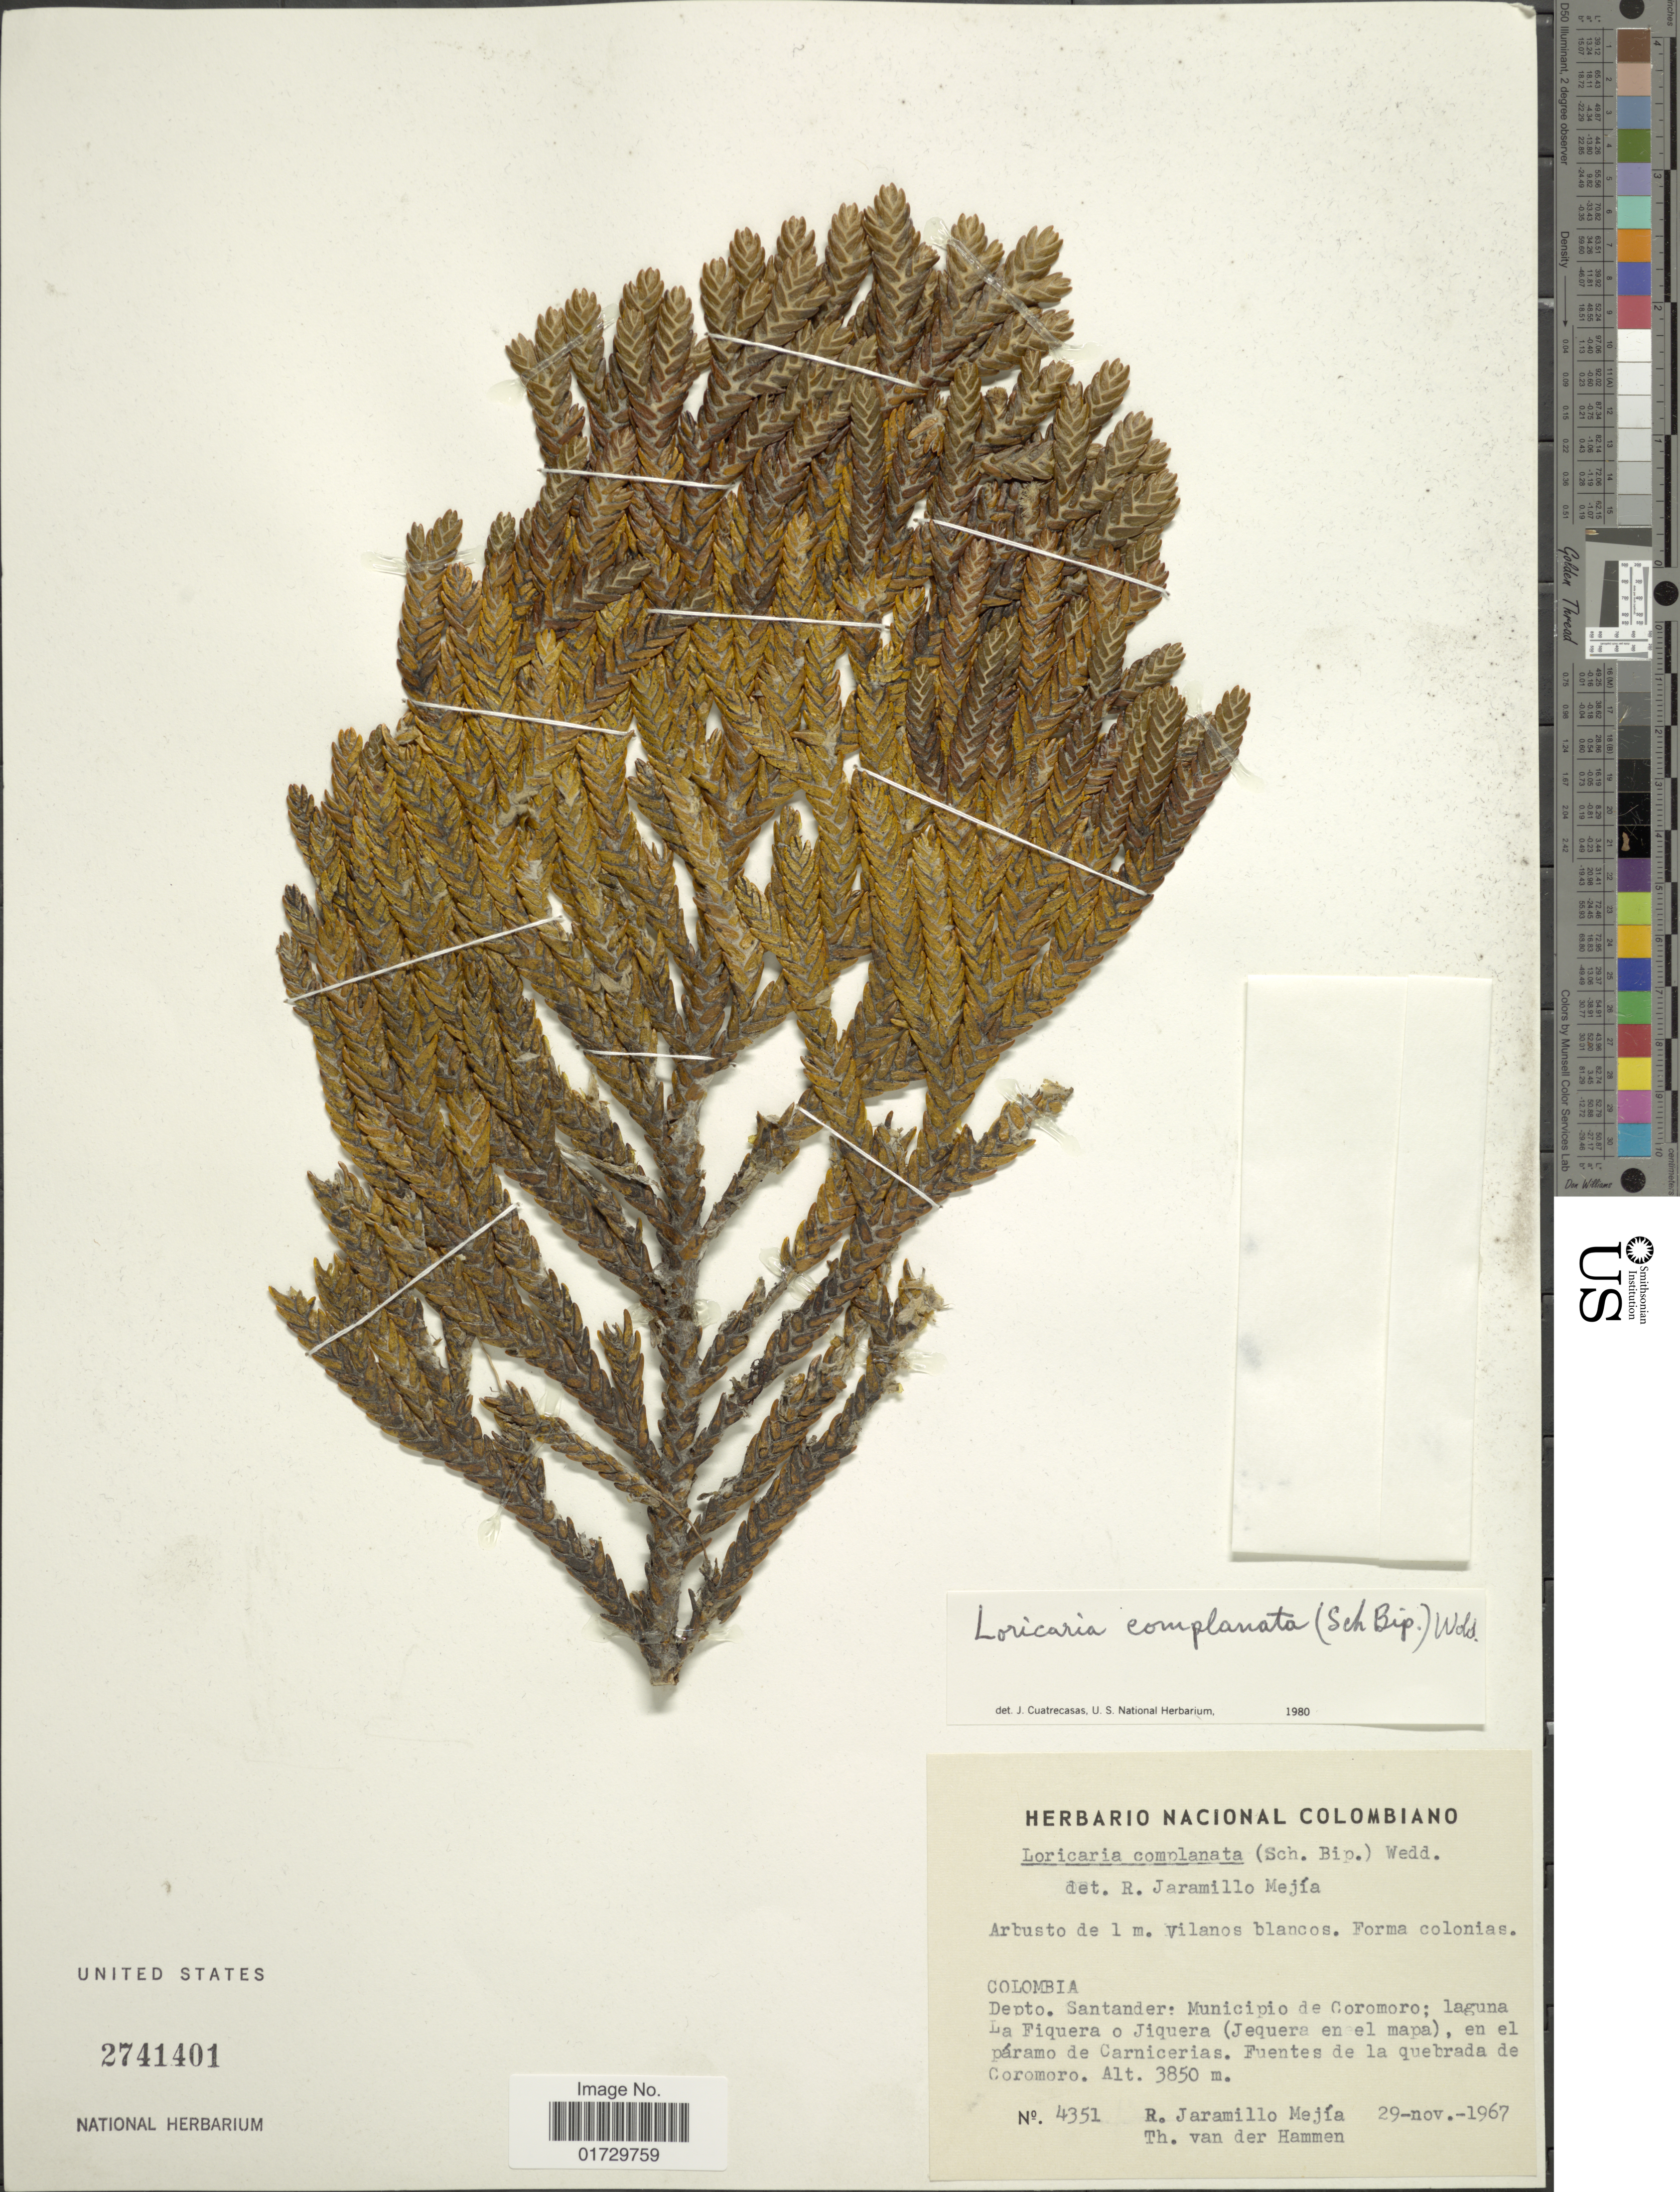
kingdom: Plantae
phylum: Tracheophyta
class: Magnoliopsida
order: Asterales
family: Asteraceae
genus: Loricaria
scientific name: Loricaria complanata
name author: (Sch. Bip.) Wedd.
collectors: R. Jaramillo M. & T. Hammen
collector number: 4351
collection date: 1967-11-29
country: Colombia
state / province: Santander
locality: Muncipio de Coromora; Laguna La Fiquera o Jiquera (Jequera en al mapa), en el paramo de Carnicerias. Fuentes de la quebrada de Coromoro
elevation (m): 3850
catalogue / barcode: US 2741401